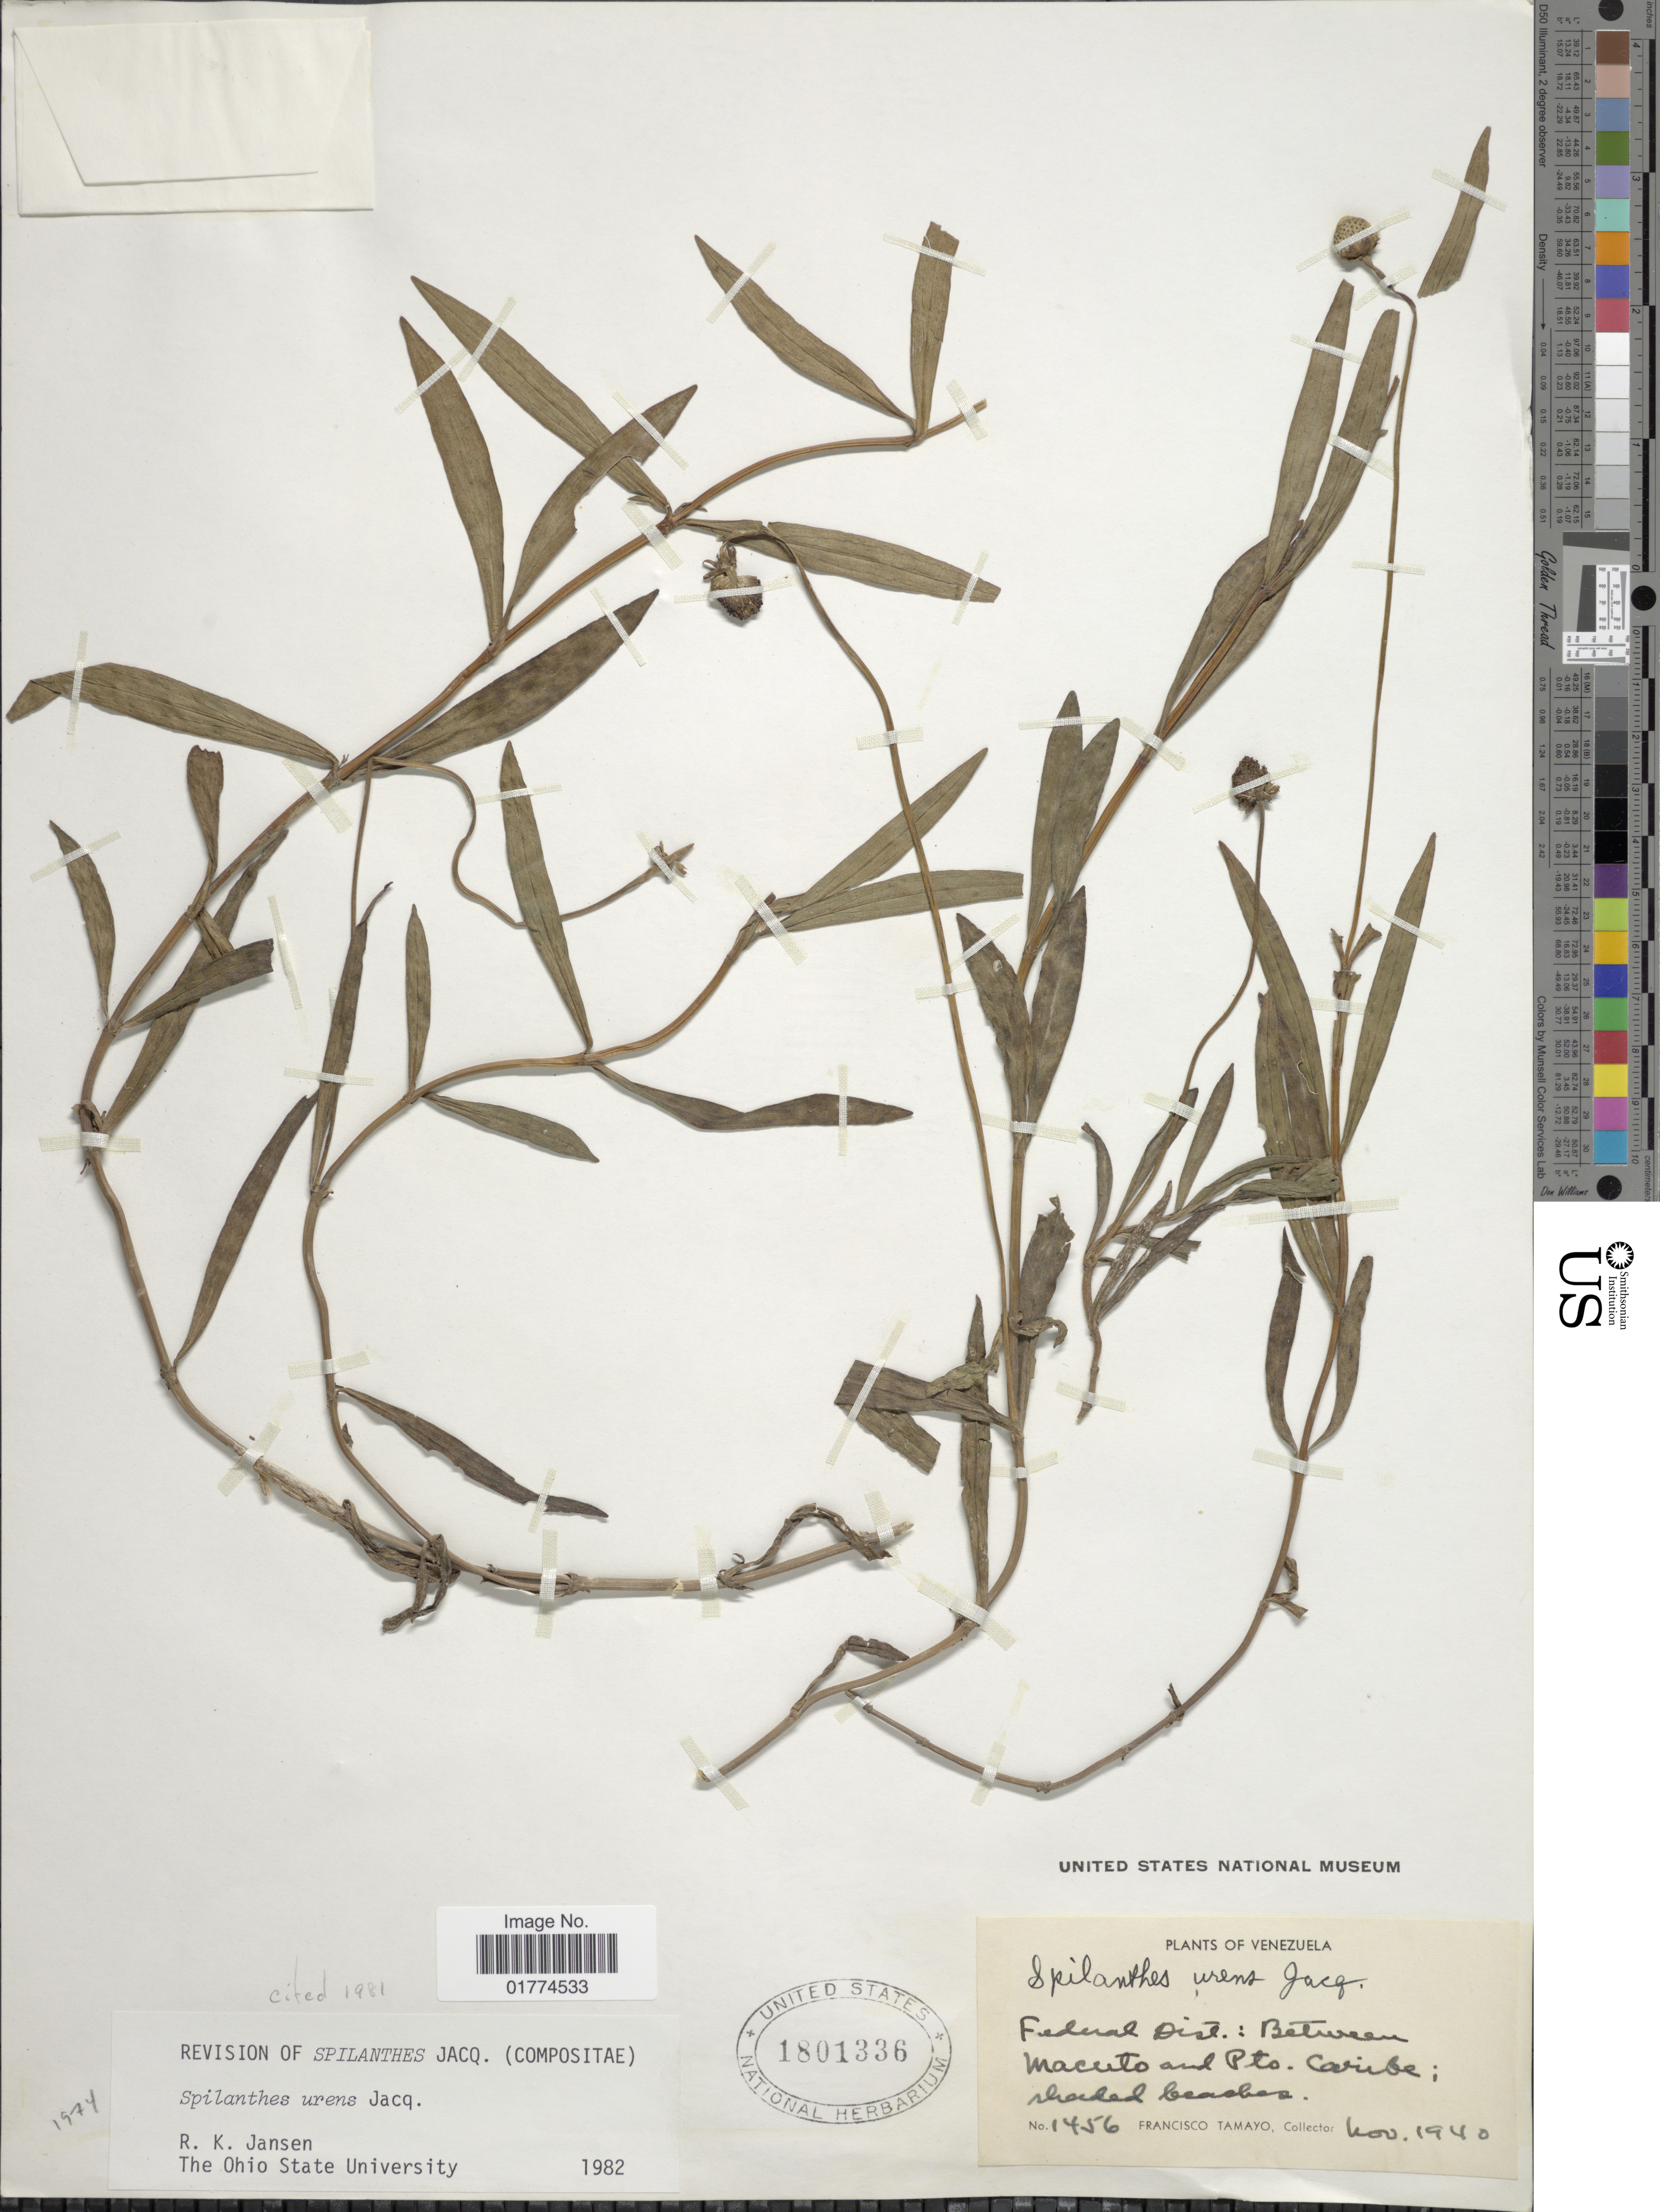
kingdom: Plantae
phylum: Tracheophyta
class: Magnoliopsida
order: Asterales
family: Asteraceae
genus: Spilanthes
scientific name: Spilanthes urens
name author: Jacq.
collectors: F. Tamayo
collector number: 1456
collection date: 1940-11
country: Venezuela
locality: Federal Dist.: Between Macuto and Pto. Caribe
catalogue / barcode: US 1801336